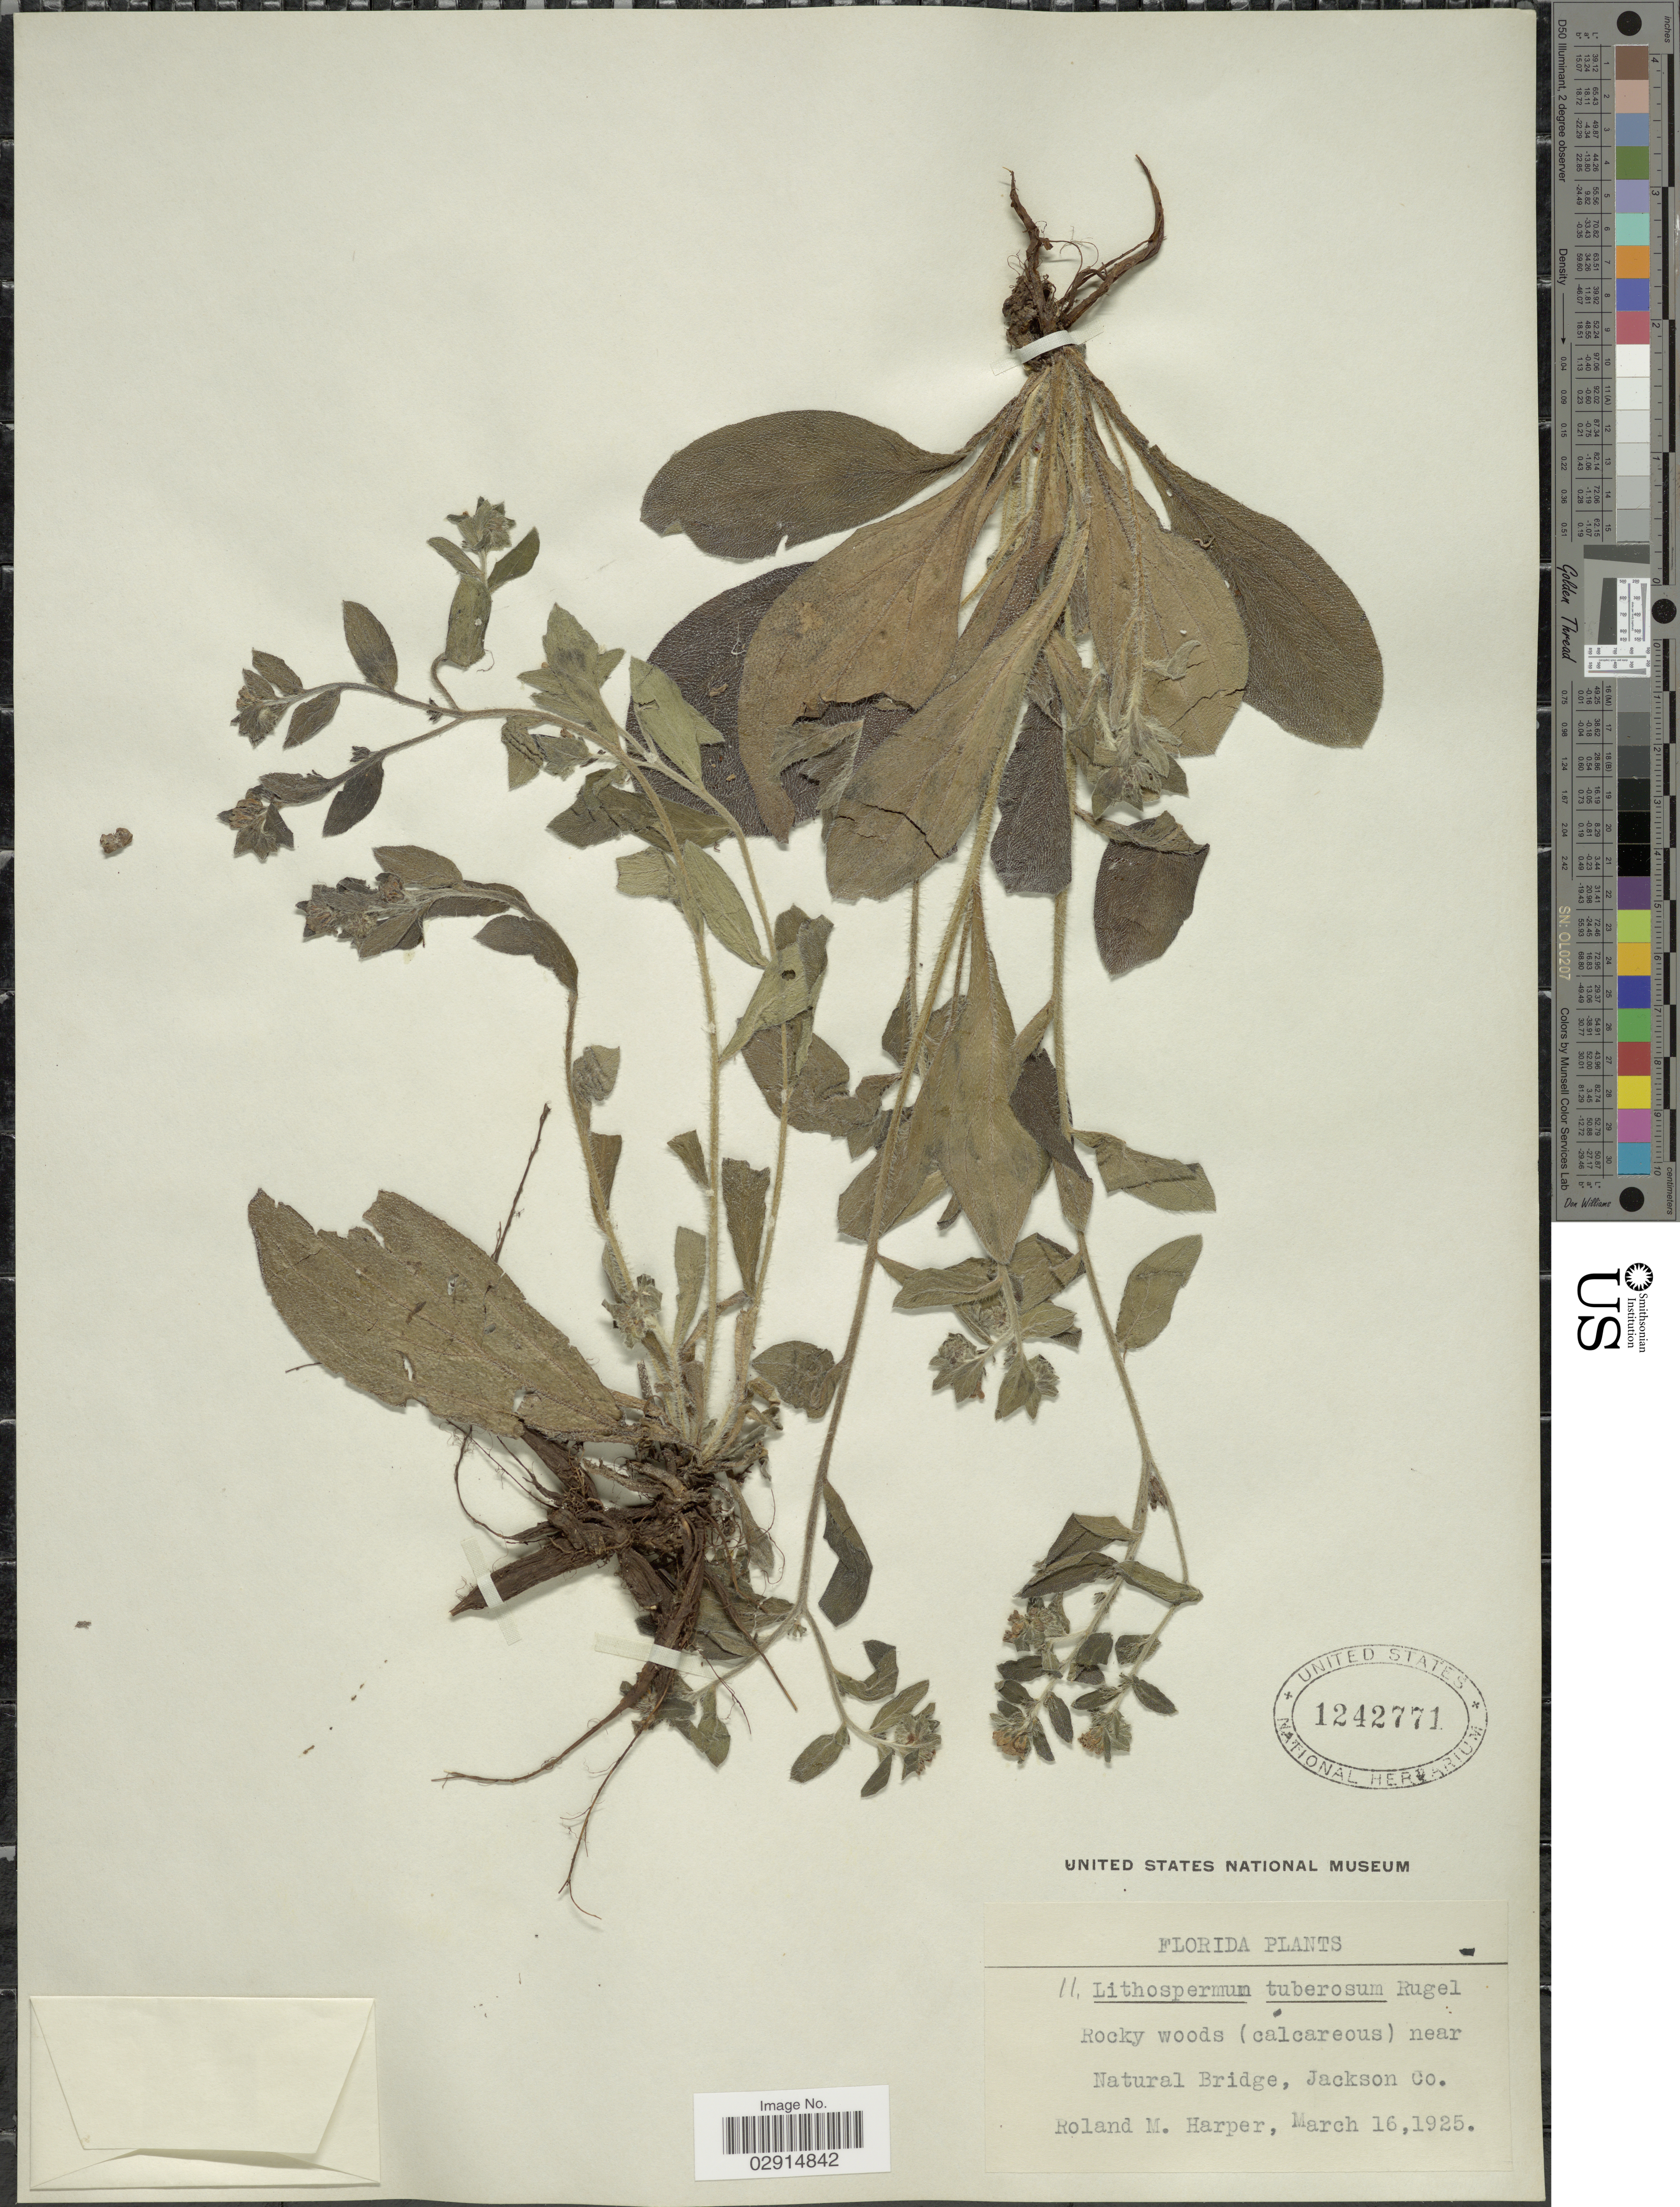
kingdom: Plantae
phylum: Tracheophyta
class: Magnoliopsida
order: Boraginales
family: Boraginaceae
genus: Lithospermum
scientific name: Lithospermum tuberosum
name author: Rugel ex DC.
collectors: R. M. Harper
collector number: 11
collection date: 1925-03-16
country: United States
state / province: Florida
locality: Rocky woods (calcareous) near Natural Bridge, Jackson Co.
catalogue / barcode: US 1242771